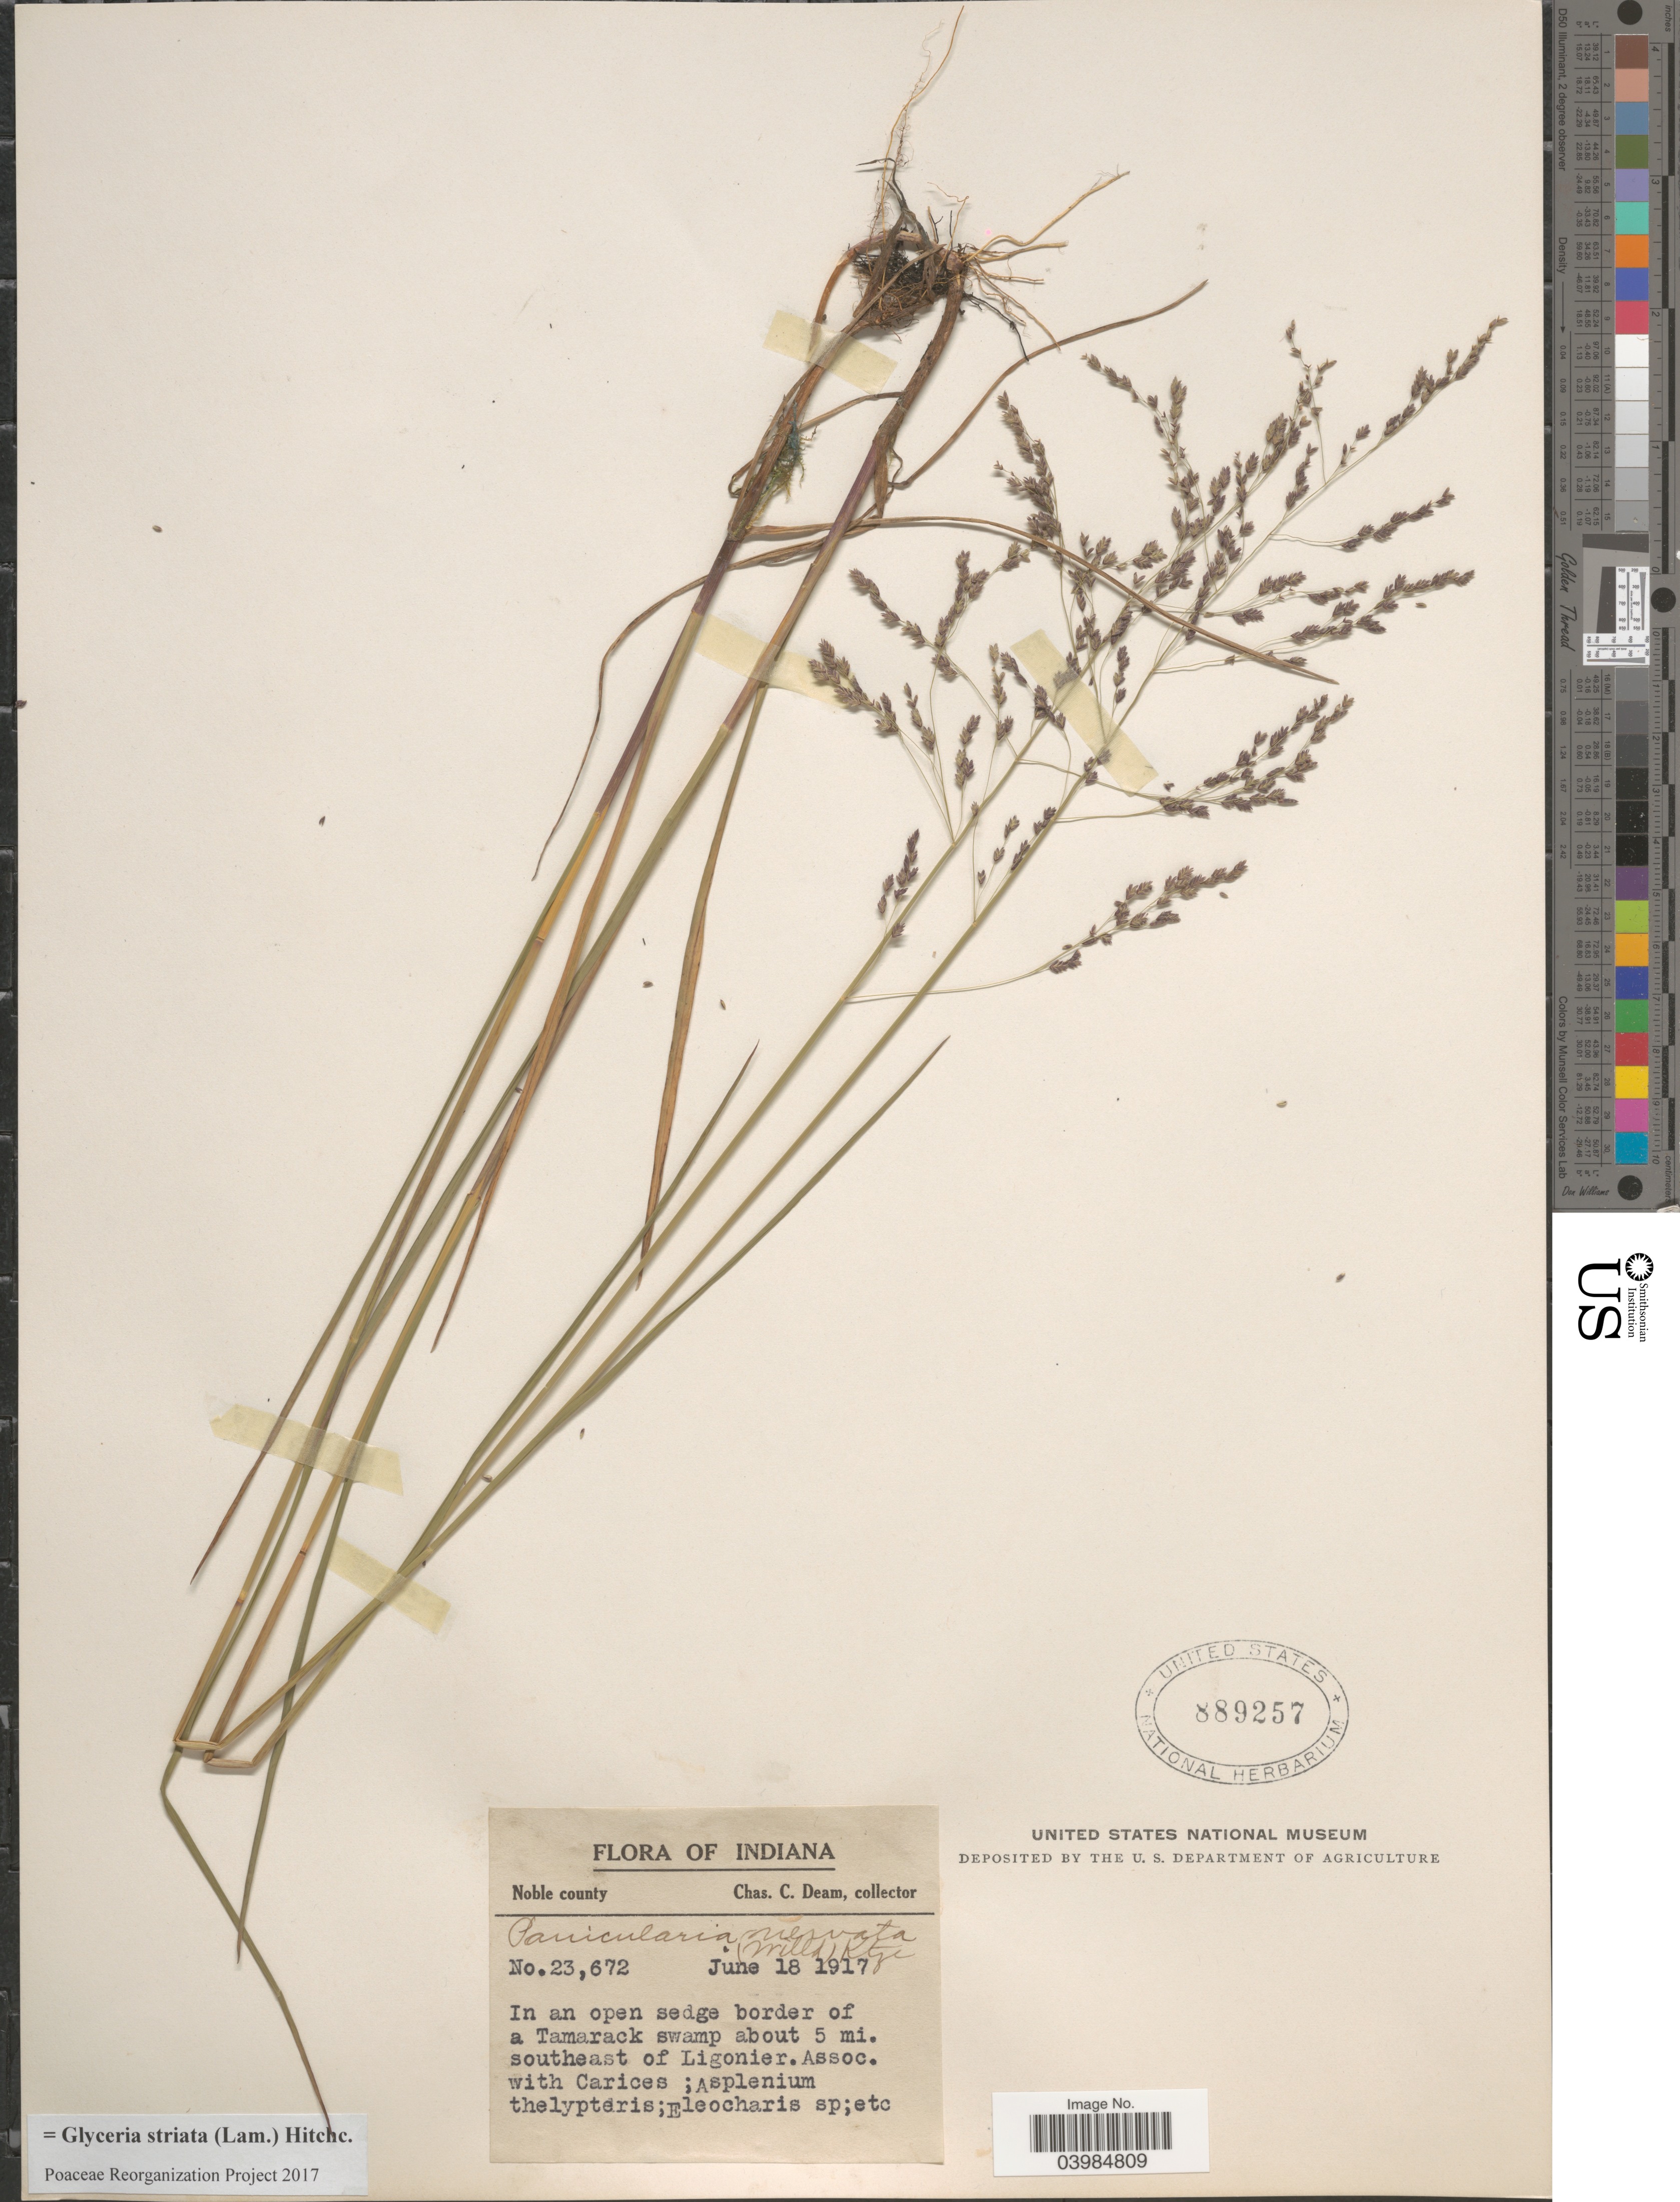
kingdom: Plantae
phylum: Tracheophyta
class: Liliopsida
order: Poales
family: Poaceae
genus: Glyceria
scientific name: Glyceria striata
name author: (Lam.) Hitchc.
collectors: C. C. Deam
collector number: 23672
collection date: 1917-06-18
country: United States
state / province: Indiana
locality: Noble County. In an open sedge border of a Tamarack swamp about 5 mi. southeast of Ligonier.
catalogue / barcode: US 889257